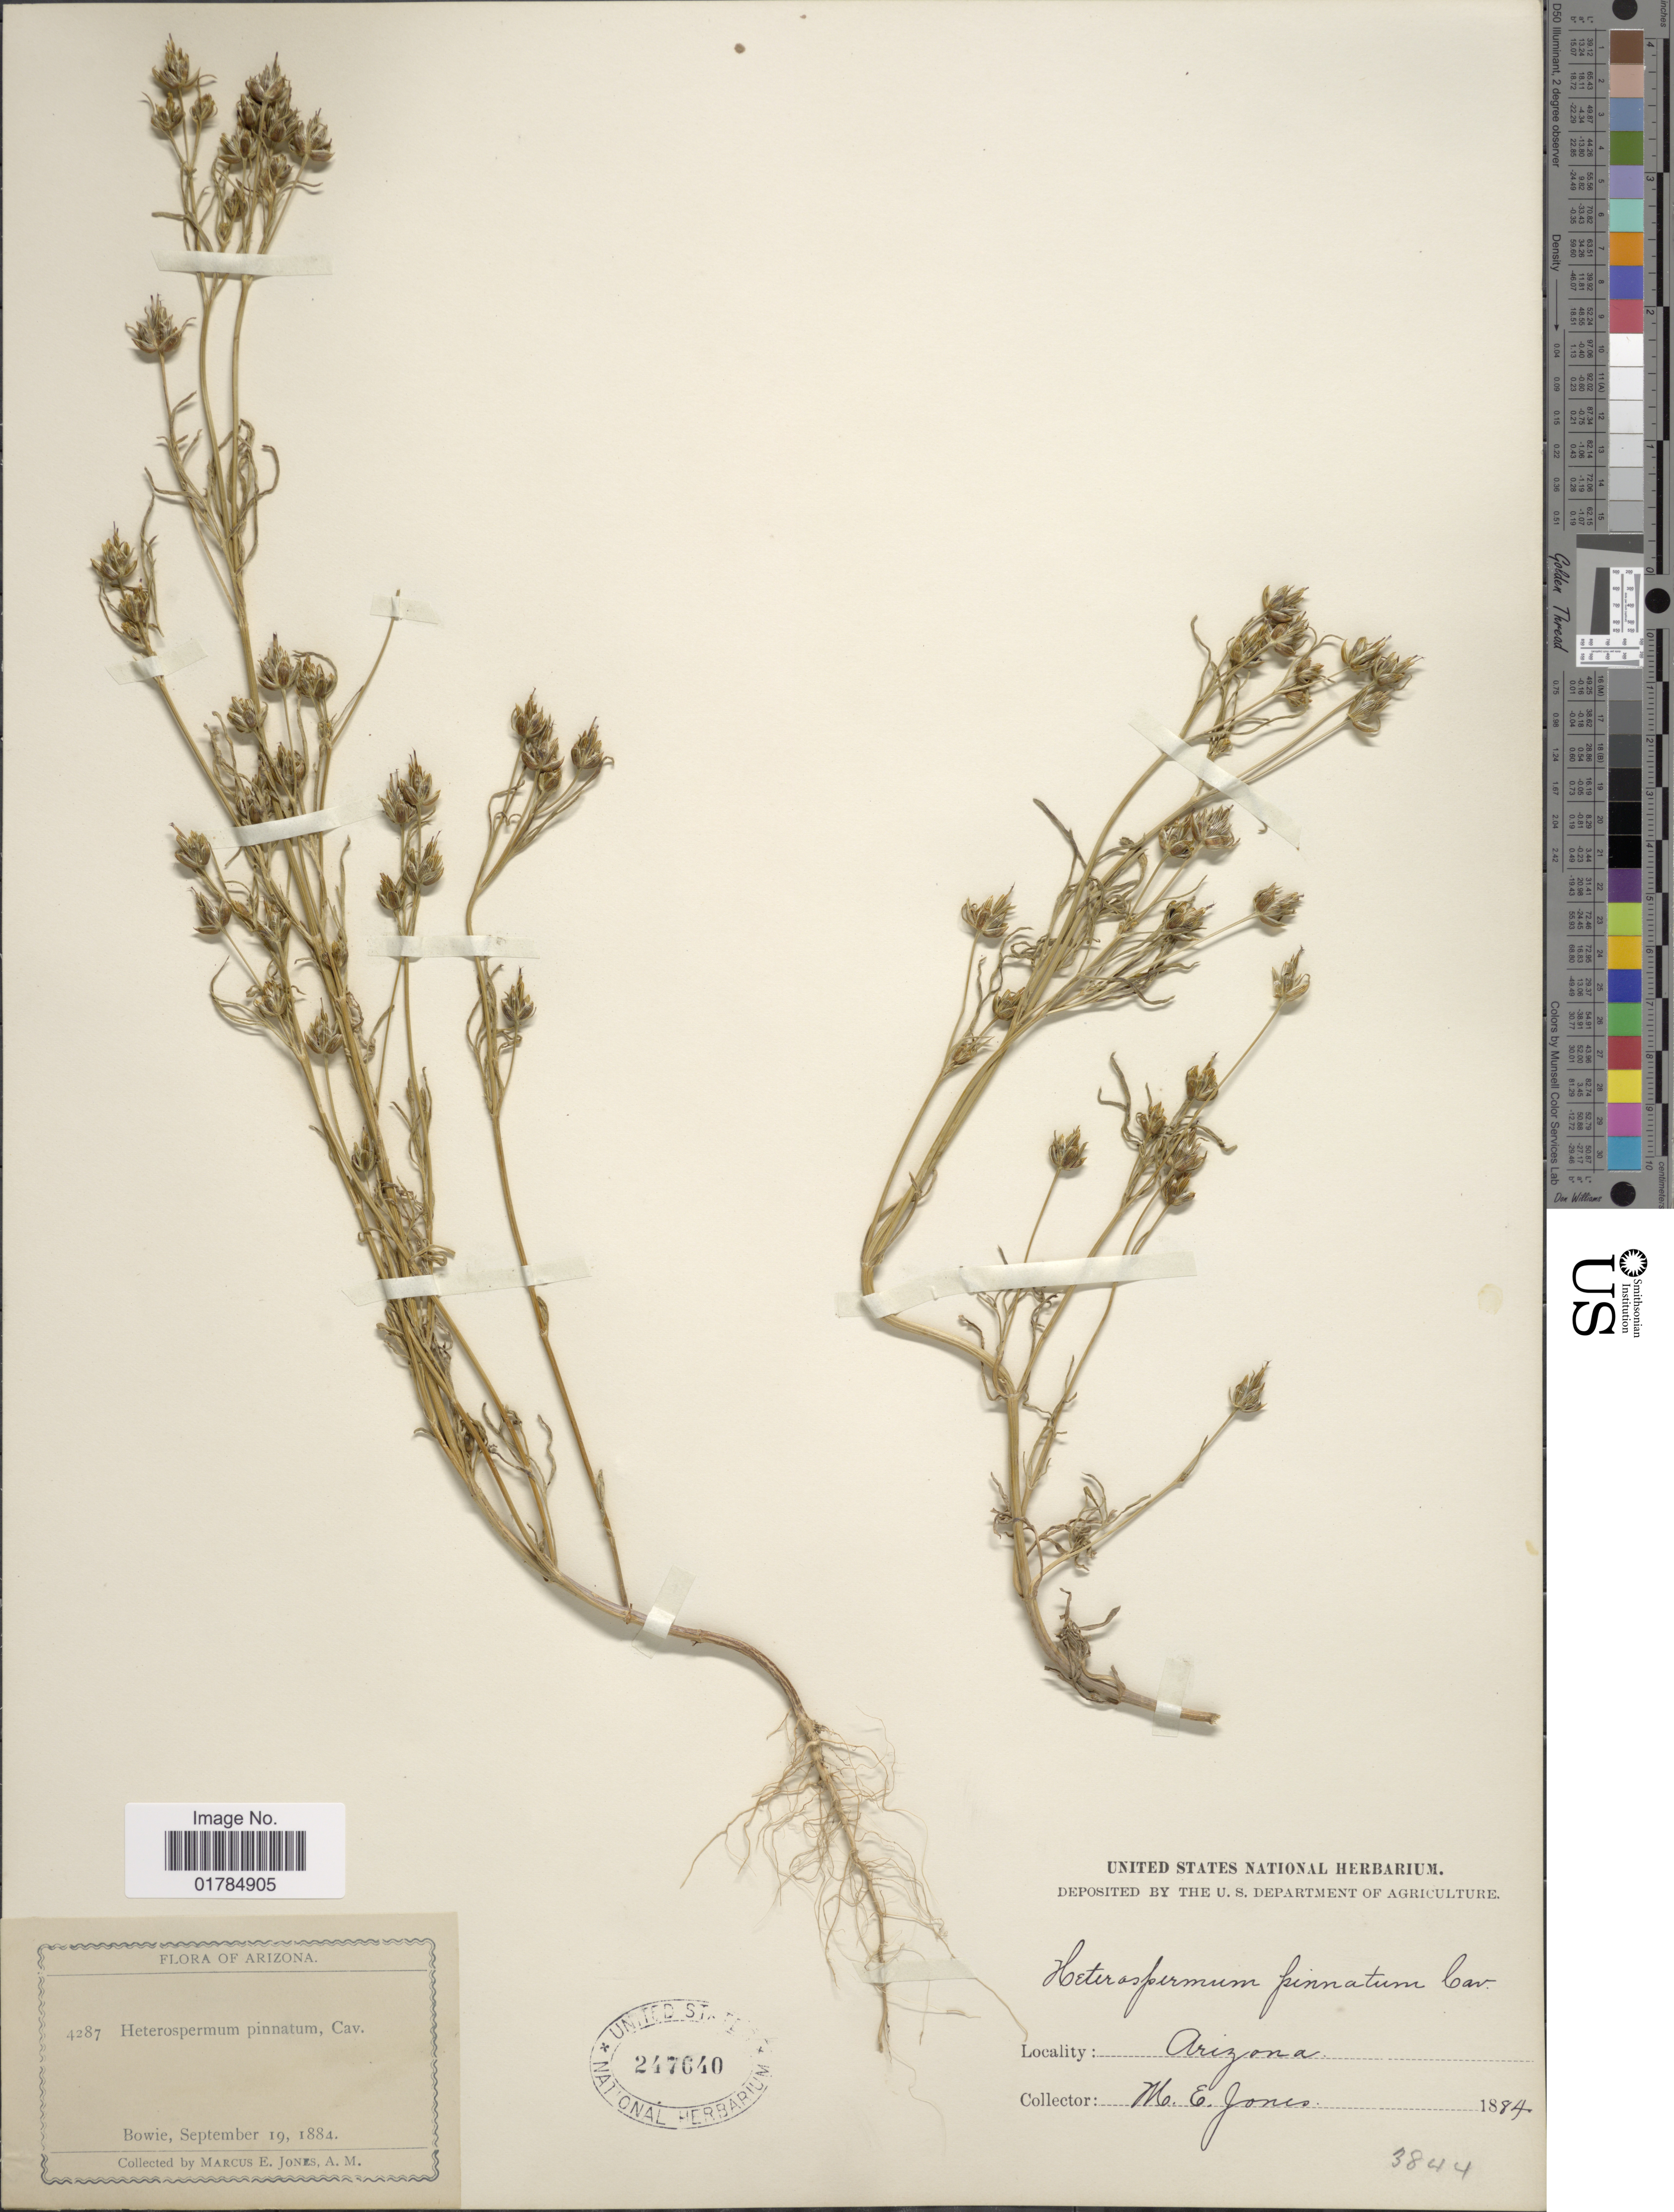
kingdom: Plantae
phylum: Tracheophyta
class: Magnoliopsida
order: Asterales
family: Asteraceae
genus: Heterosperma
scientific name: Heterosperma pinnatum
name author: Cav.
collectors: M. E. Jones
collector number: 4287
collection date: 1884-09-19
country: United States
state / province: Arizona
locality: Bowie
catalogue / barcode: US 247640